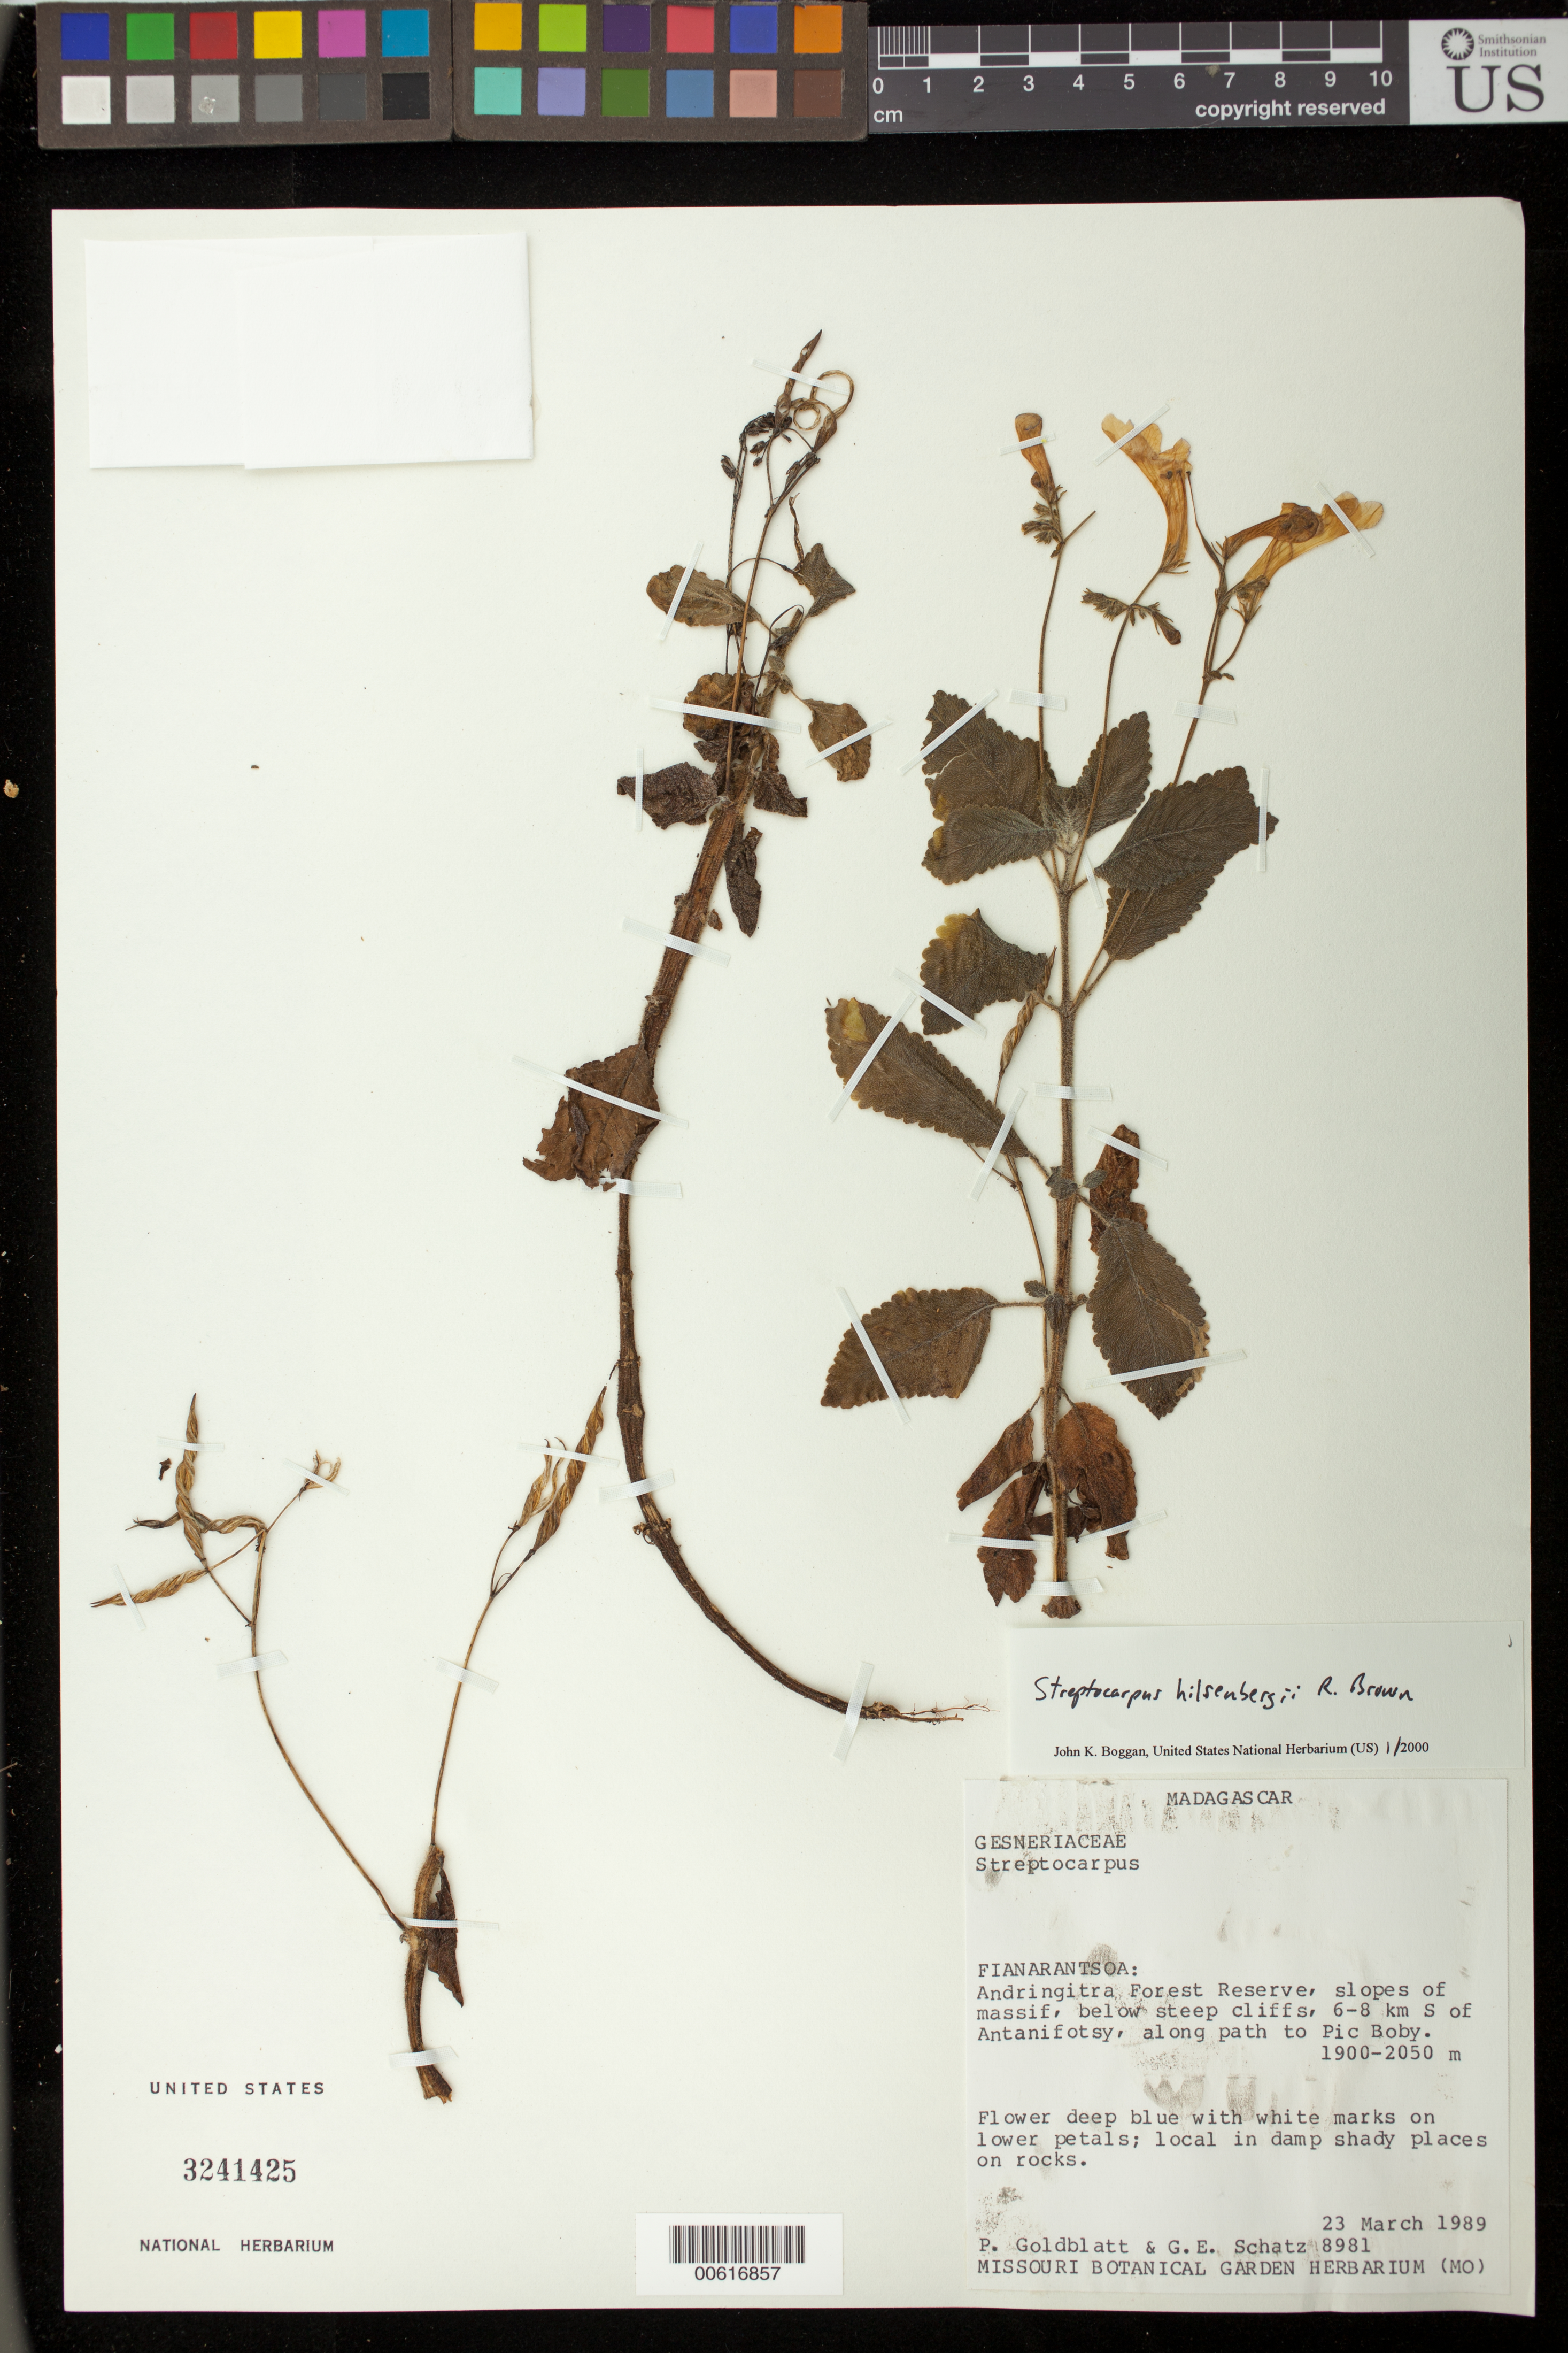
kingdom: Plantae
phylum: Tracheophyta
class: Magnoliopsida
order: Lamiales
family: Gesneriaceae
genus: Streptocarpus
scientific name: Streptocarpus hilsenbergii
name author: R. Br.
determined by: Boggan, J. K., (US), NMNH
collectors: P. Goldblatt & G. Schatz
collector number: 8981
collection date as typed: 23 Mar 1989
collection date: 1989-03-23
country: Madagascar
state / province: Vakinankaratra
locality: Andringitra Forest Reserve, 6-8 km S of Antanifotsy, along path to Pic Boby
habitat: Slopes of massif, below steep cliffs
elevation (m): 1900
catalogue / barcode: US 3241425